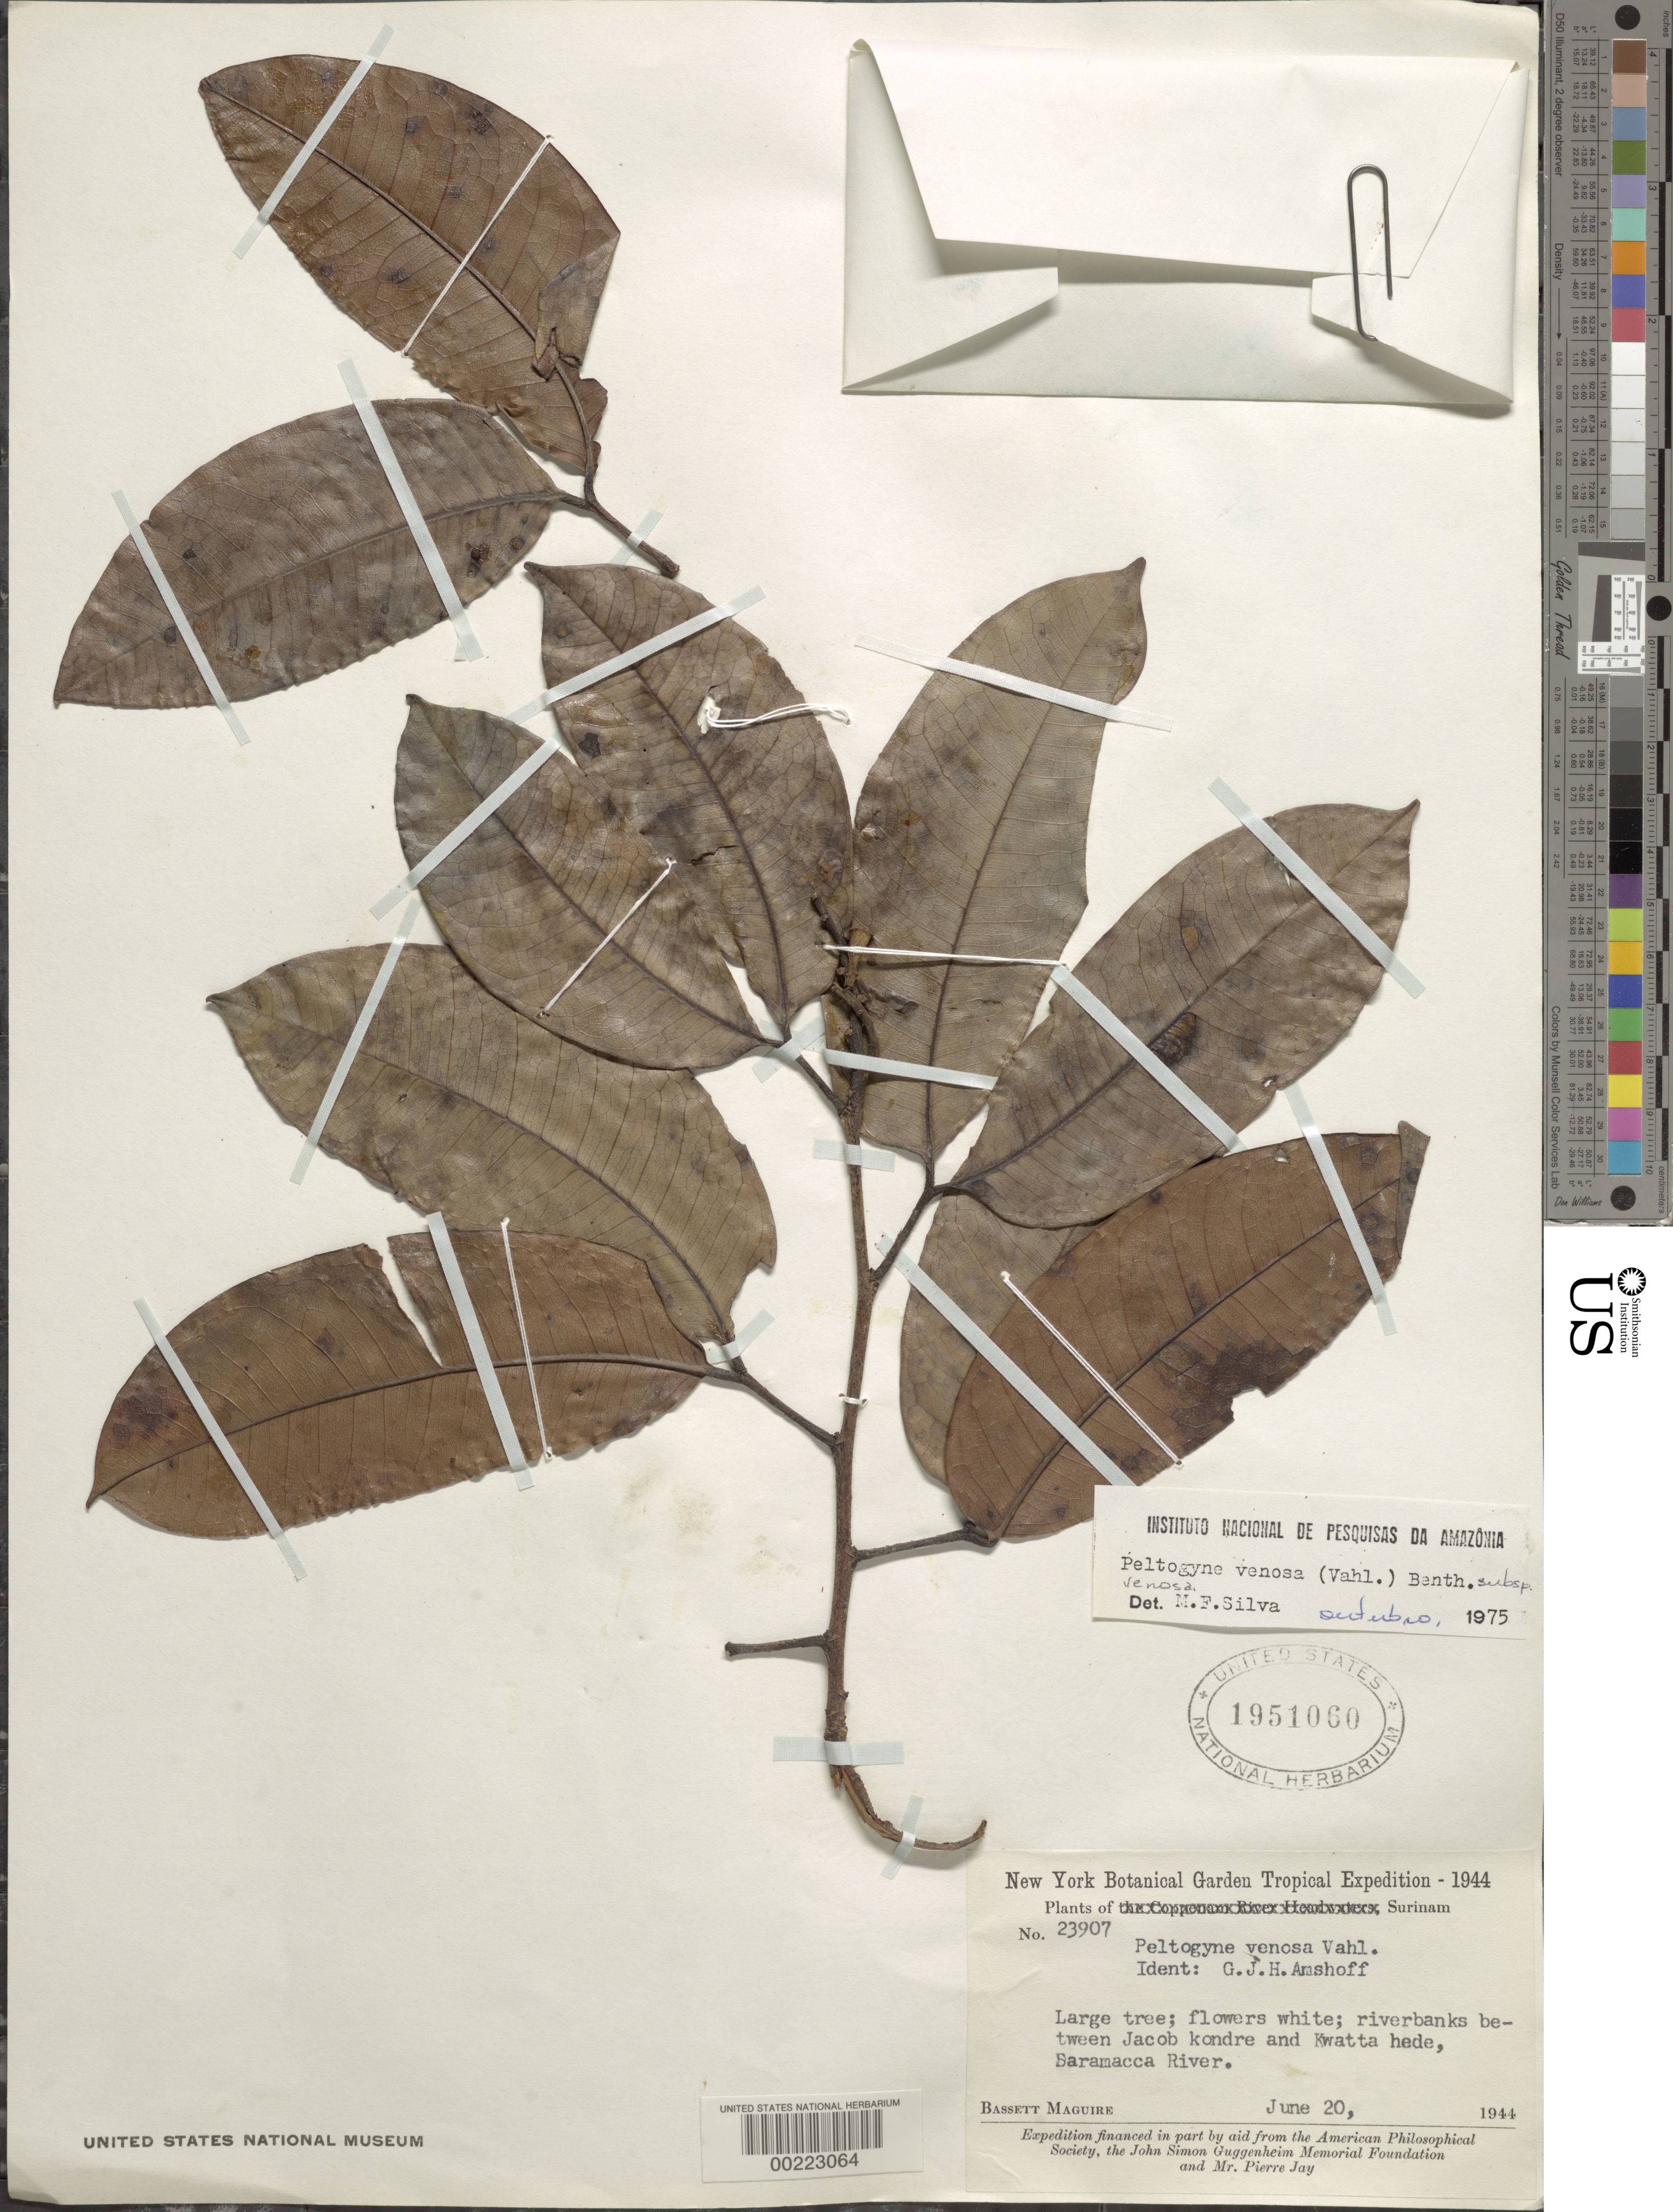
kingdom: Plantae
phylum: Tracheophyta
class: Magnoliopsida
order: Fabales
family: Fabaceae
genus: Peltogyne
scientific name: Peltogyne venosa subsp. venosa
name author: (Vahl) Benth.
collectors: B. Maguire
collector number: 23907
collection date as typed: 20 Jun 1944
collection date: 1944-06-20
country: Suriname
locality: Riverbanks between jacob kondre and kwatta hede, saramacca river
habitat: Riverbanks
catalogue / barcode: US 1951060